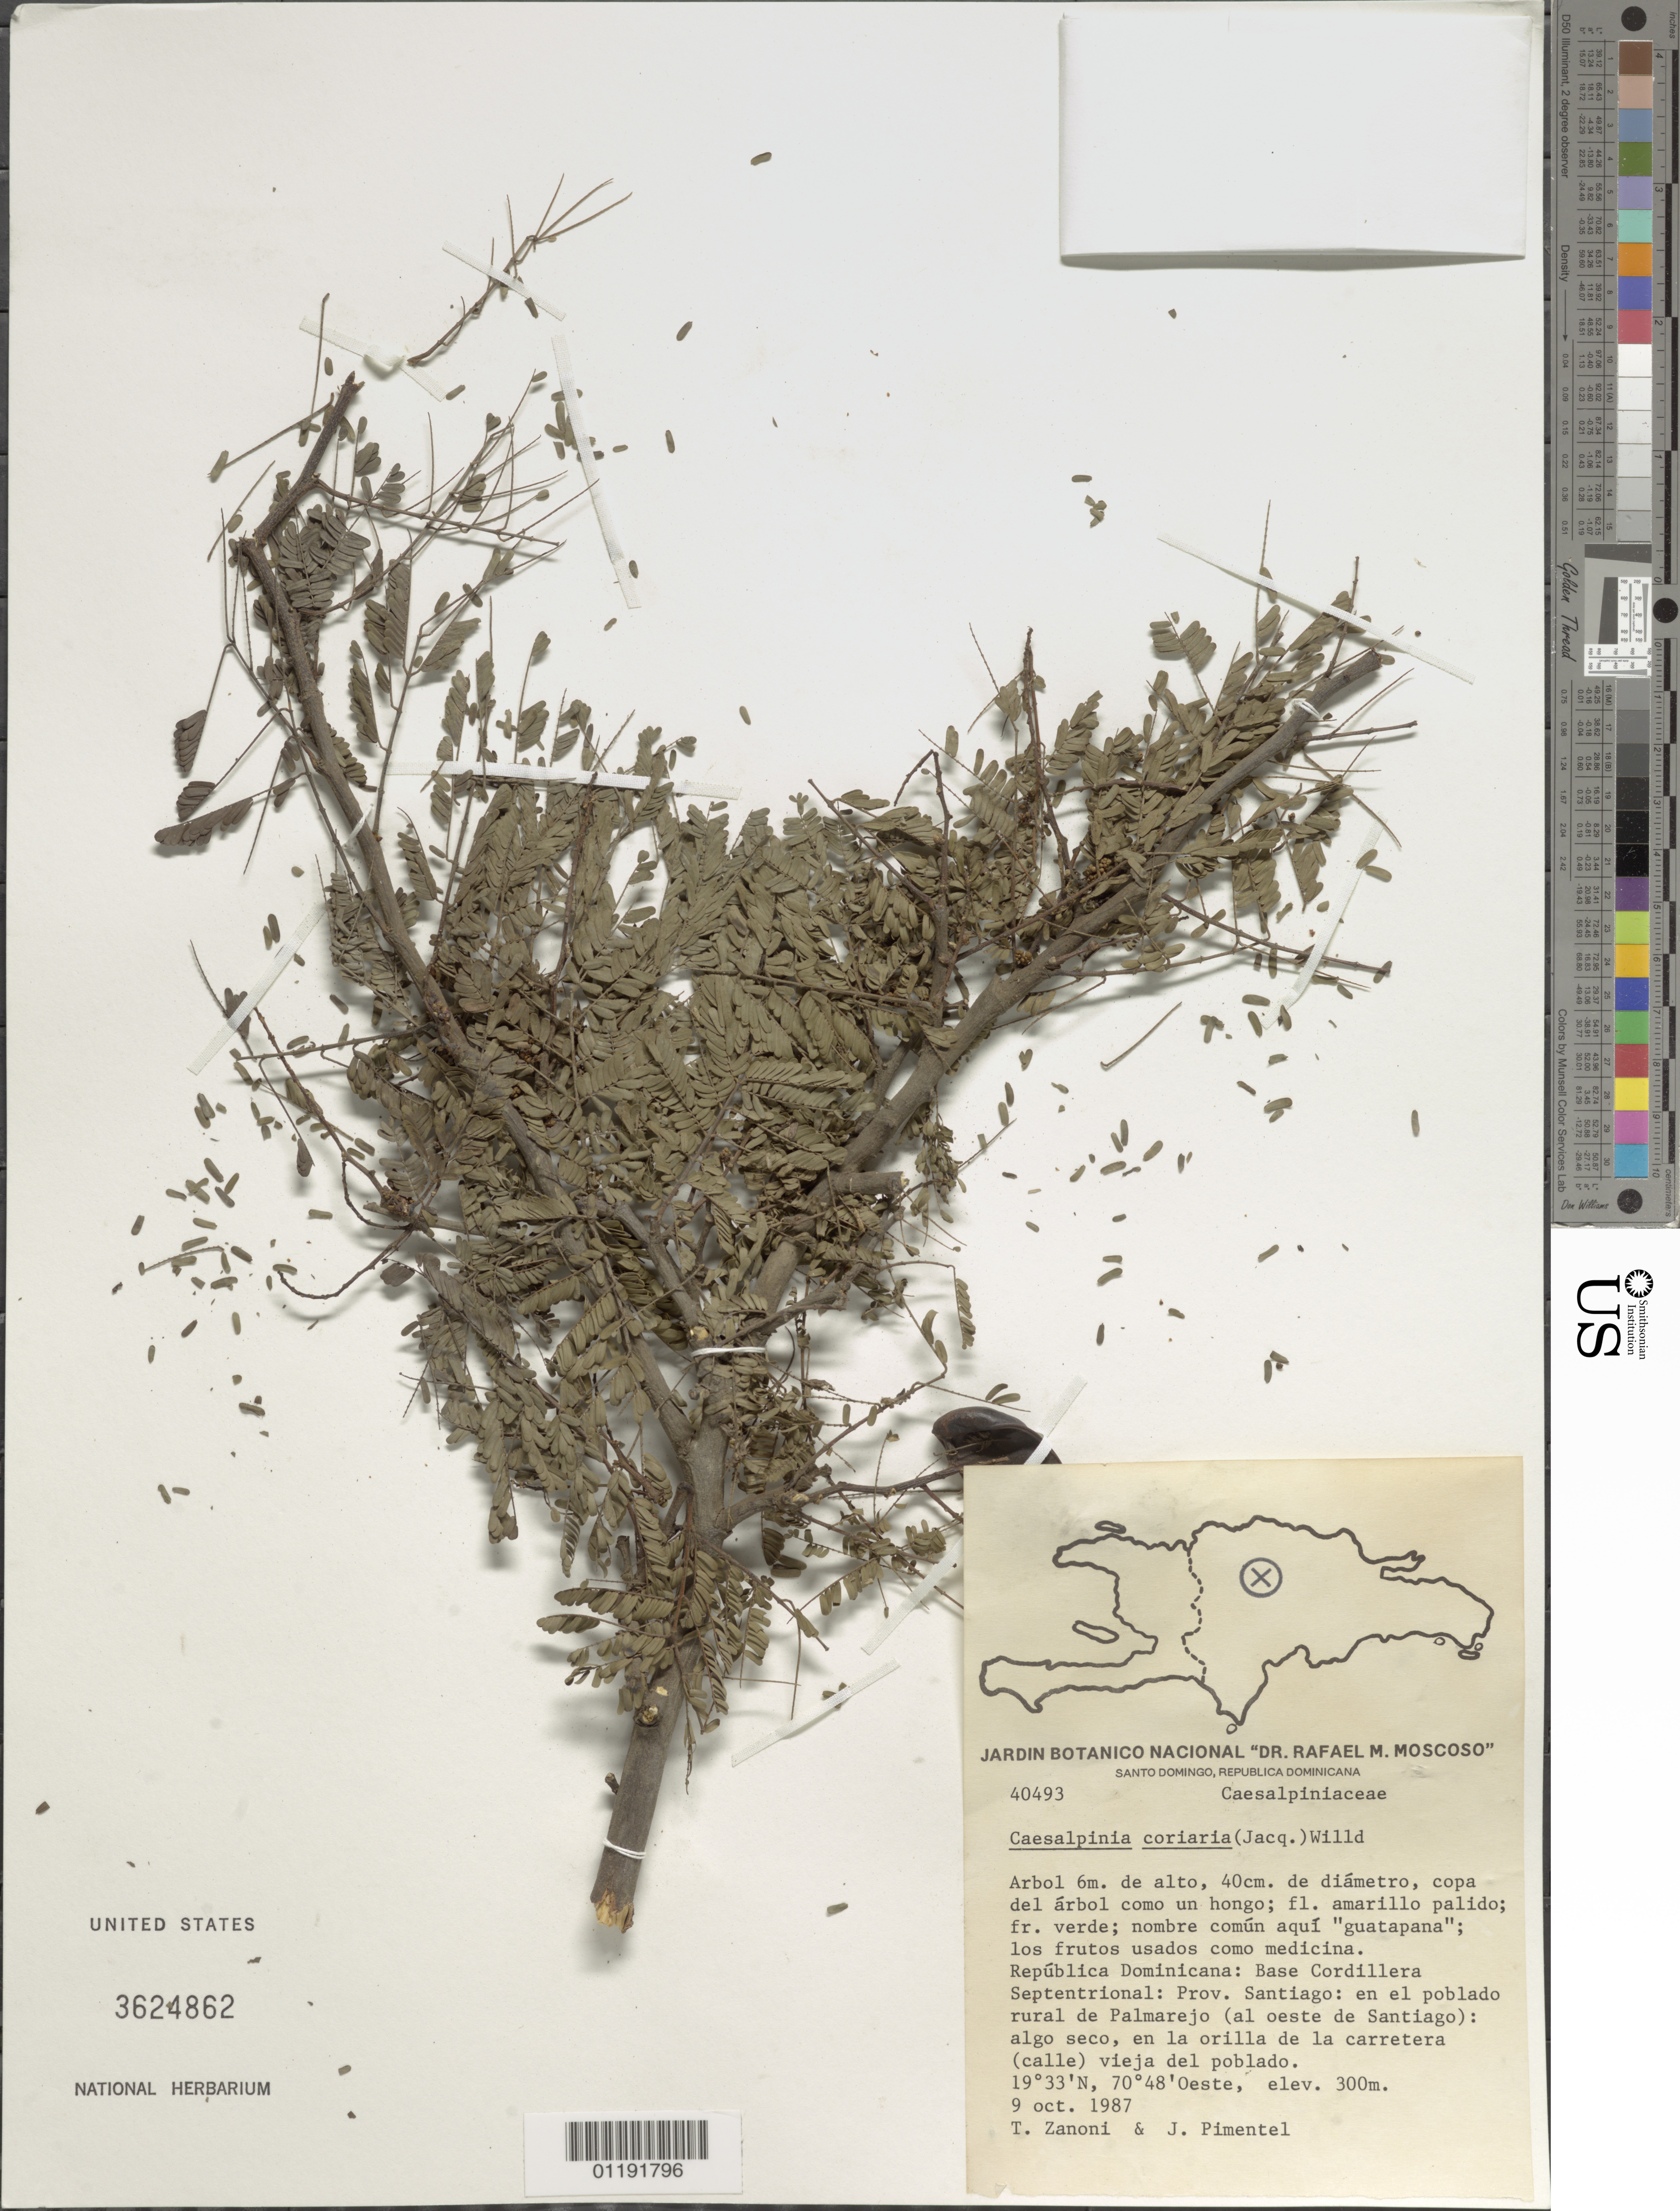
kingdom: Plantae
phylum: Tracheophyta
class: Magnoliopsida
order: Fabales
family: Fabaceae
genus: Libidibia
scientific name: Libidibia coriaria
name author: (Jacq.) Schltdl.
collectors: T. A. Zanoni & J. Pimentel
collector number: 40493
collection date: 1987-10-09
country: Dominican Republic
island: Hispaniola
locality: Base of Cordillera Septentrional, Rural area surrounding Palmarejo, W of Santiago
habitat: On tree, edge of street, old village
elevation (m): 300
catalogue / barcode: US 3624862